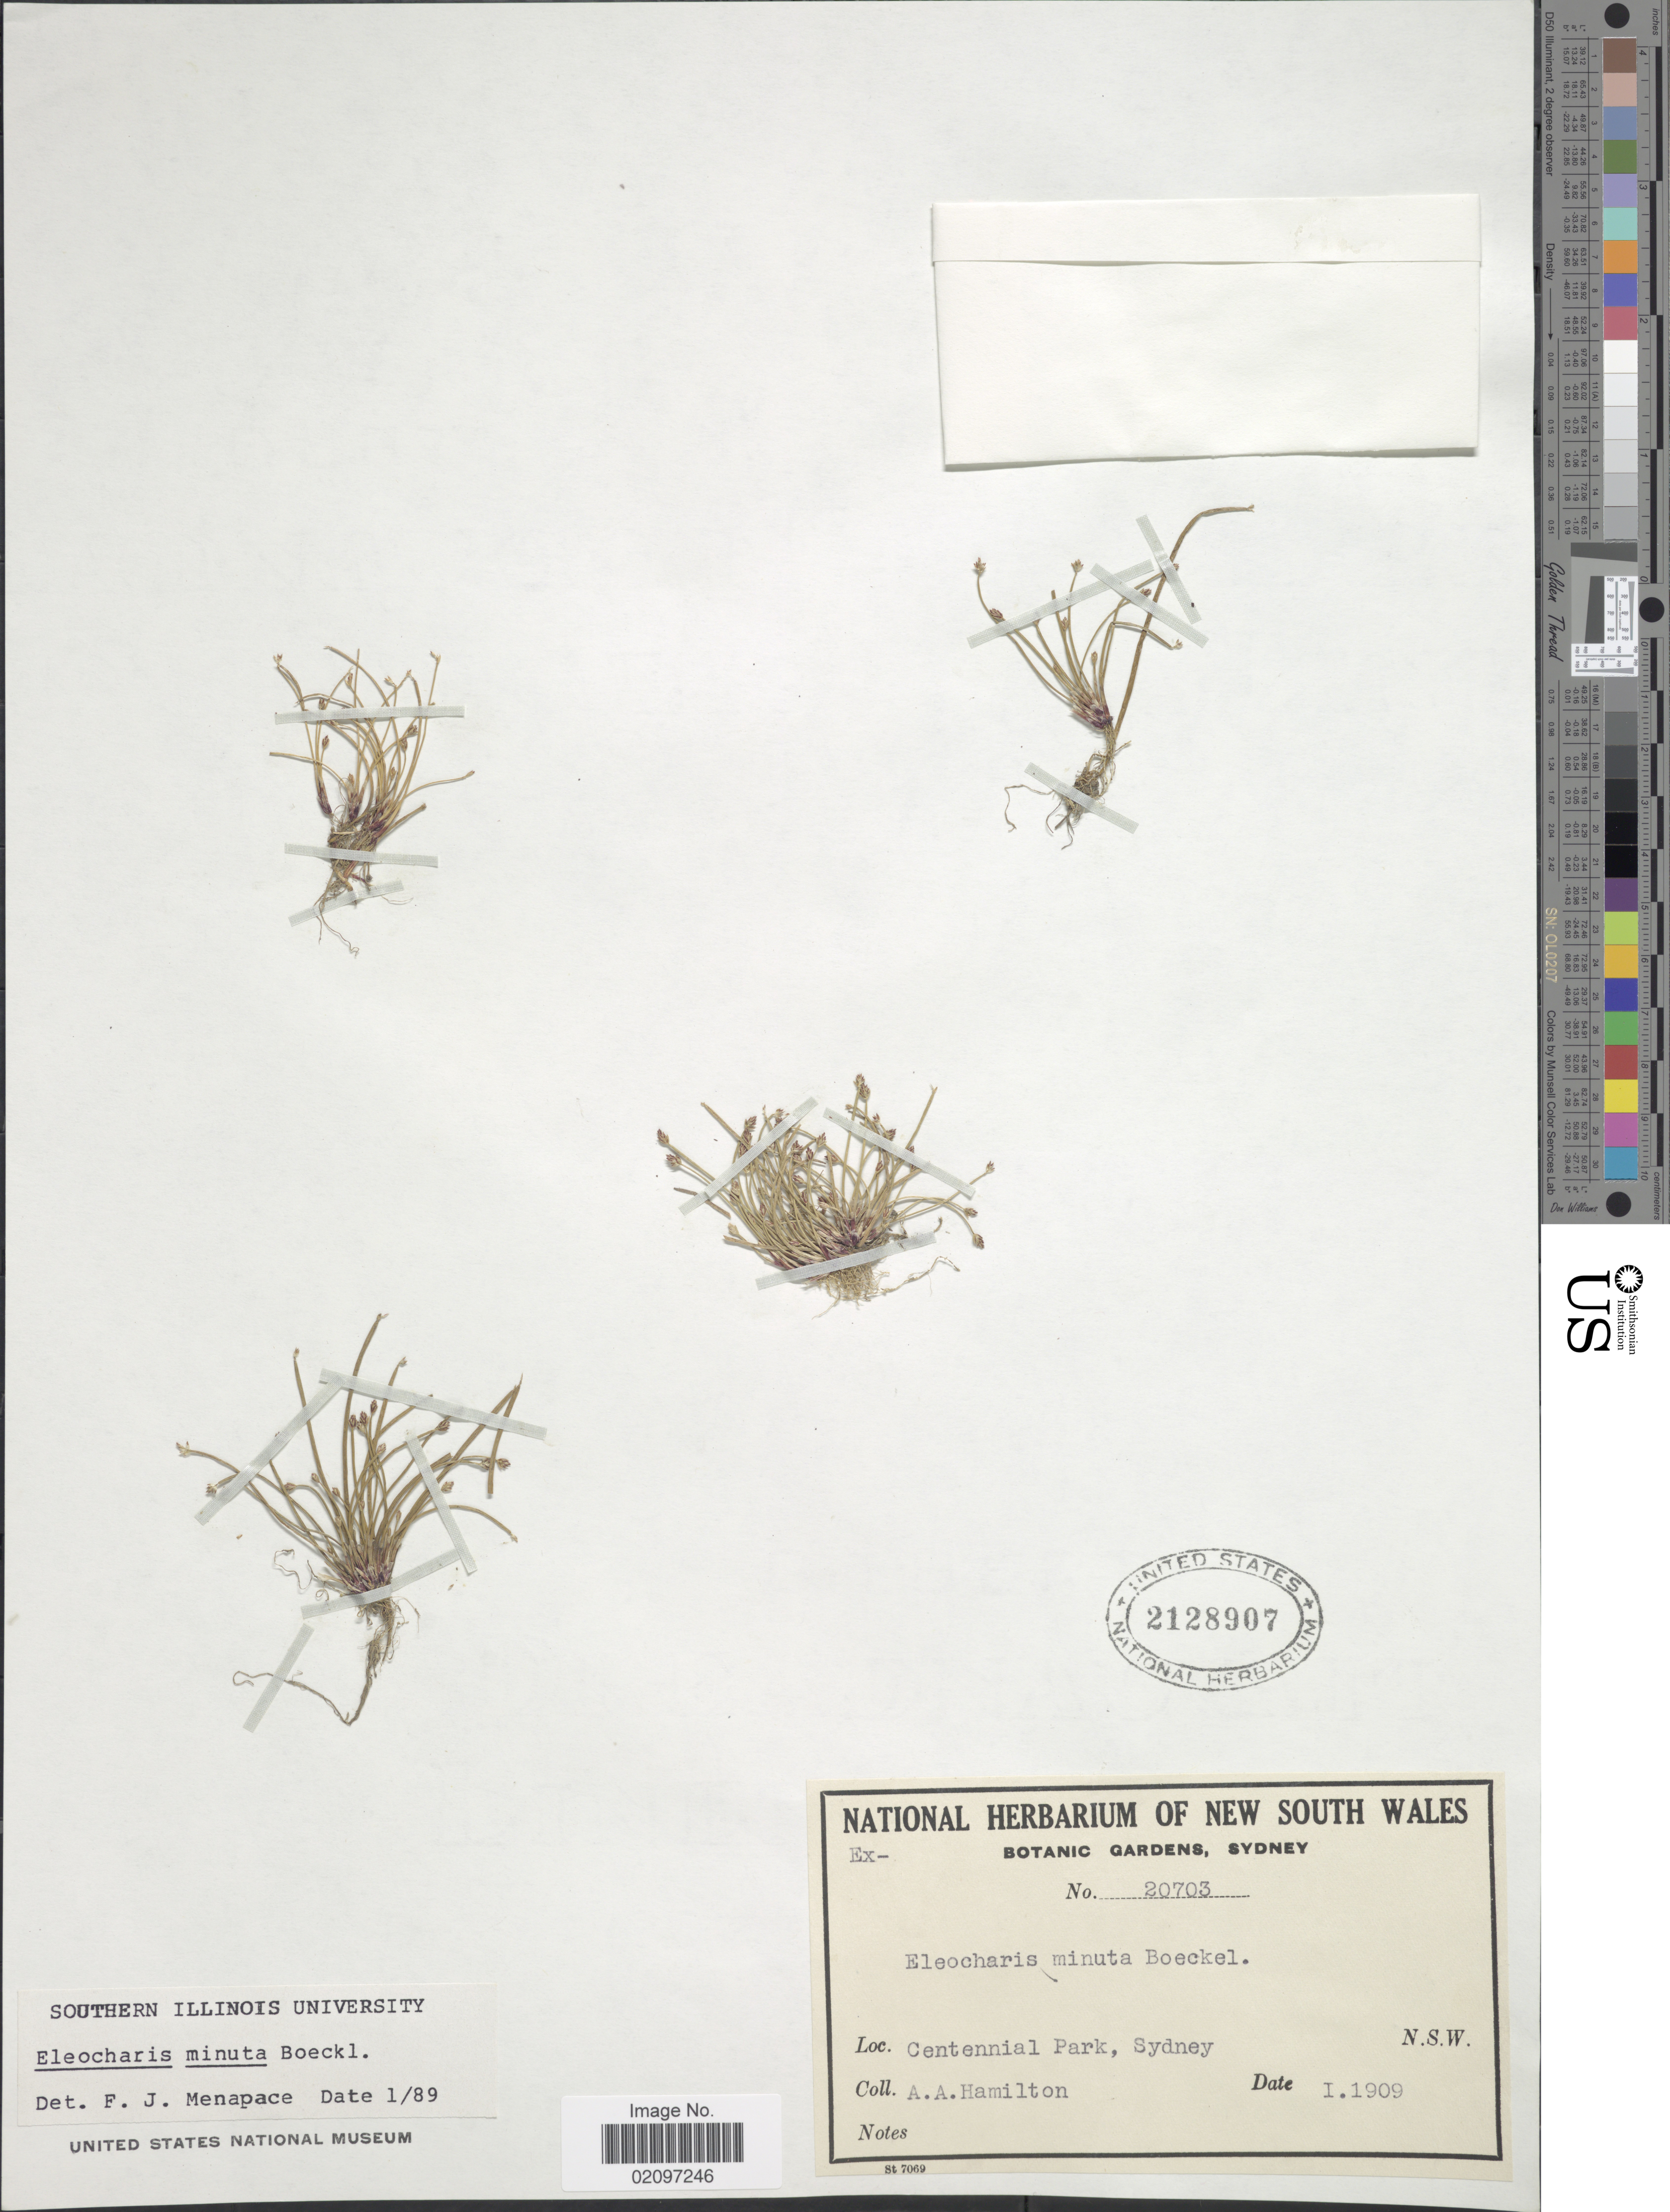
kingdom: Plantae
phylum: Tracheophyta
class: Liliopsida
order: Poales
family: Cyperaceae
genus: Eleocharis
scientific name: Eleocharis minuta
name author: Boeckeler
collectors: A. A. Hamilton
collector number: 20703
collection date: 1909-01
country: Australia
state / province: New South Wales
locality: Centennial Park, Sydney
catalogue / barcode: US 2128907